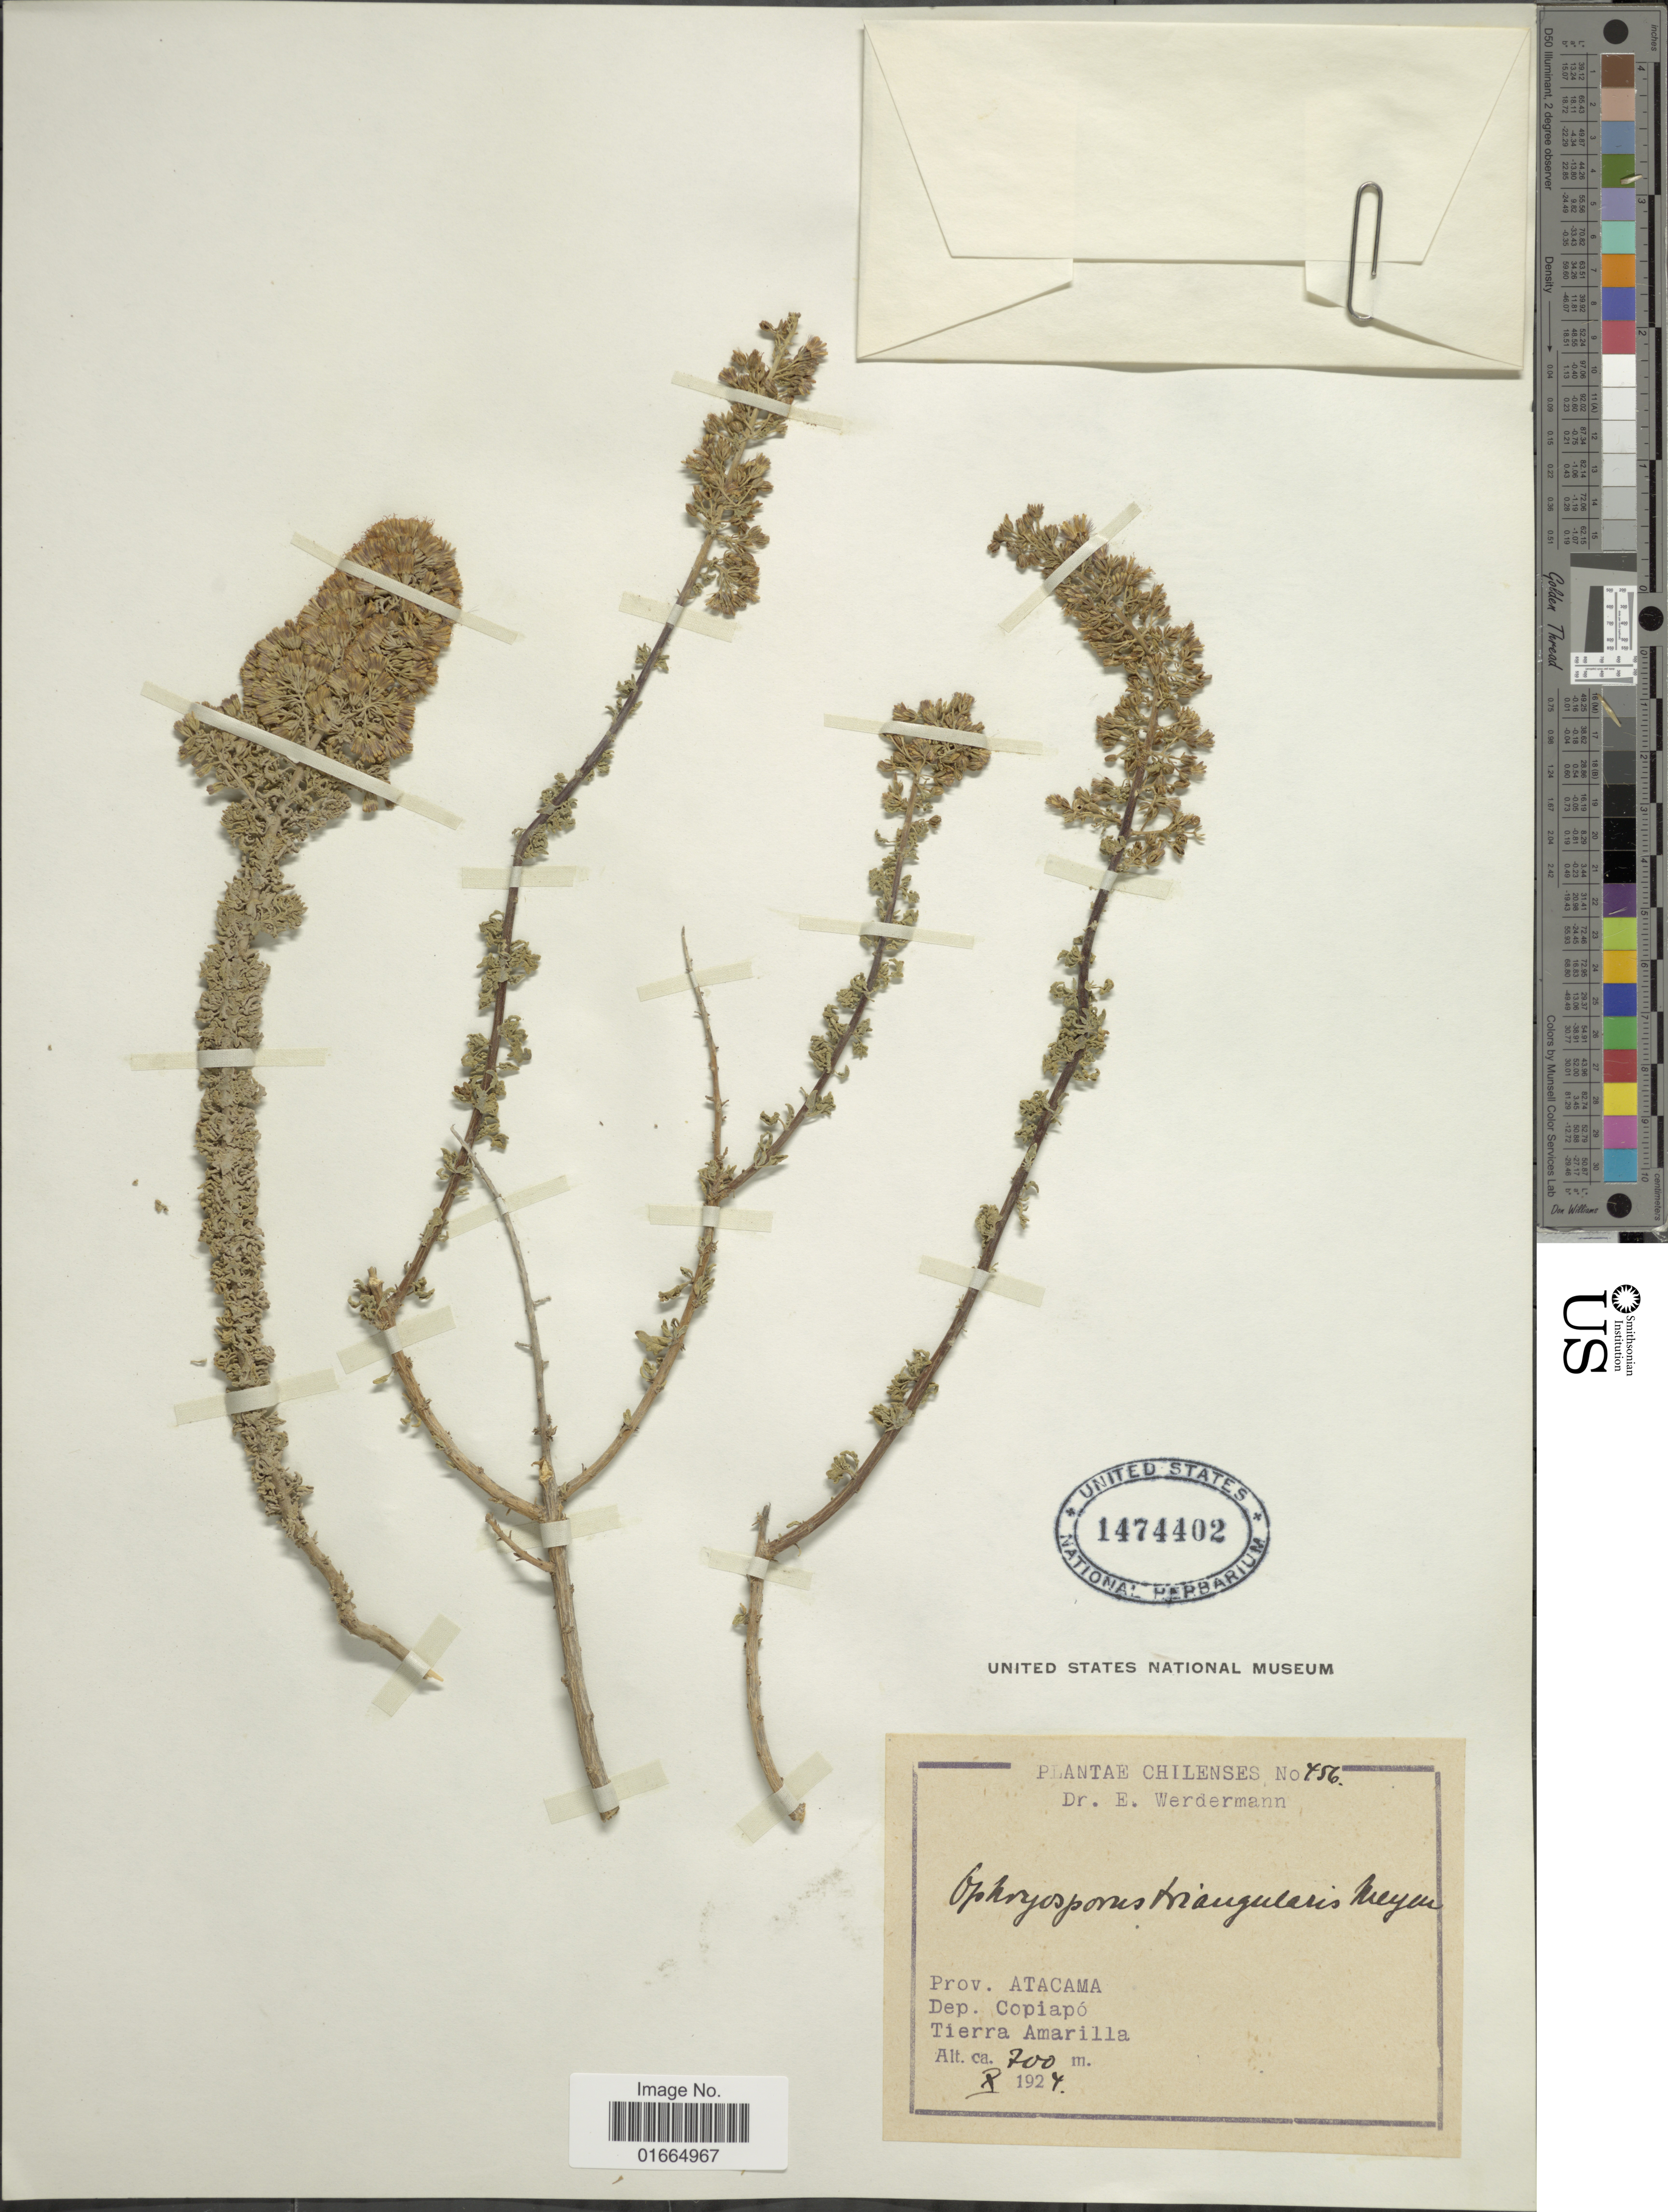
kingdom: Plantae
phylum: Tracheophyta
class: Magnoliopsida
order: Asterales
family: Asteraceae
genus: Ophryosporus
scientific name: Ophryosporus triangularis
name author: Meyen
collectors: E. Werdermann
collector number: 456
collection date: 1924-10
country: Chile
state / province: Atacama (III)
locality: Prov. Atacama. Dep. Copiapó. Tierra Amarilla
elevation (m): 700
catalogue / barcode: US 1474402